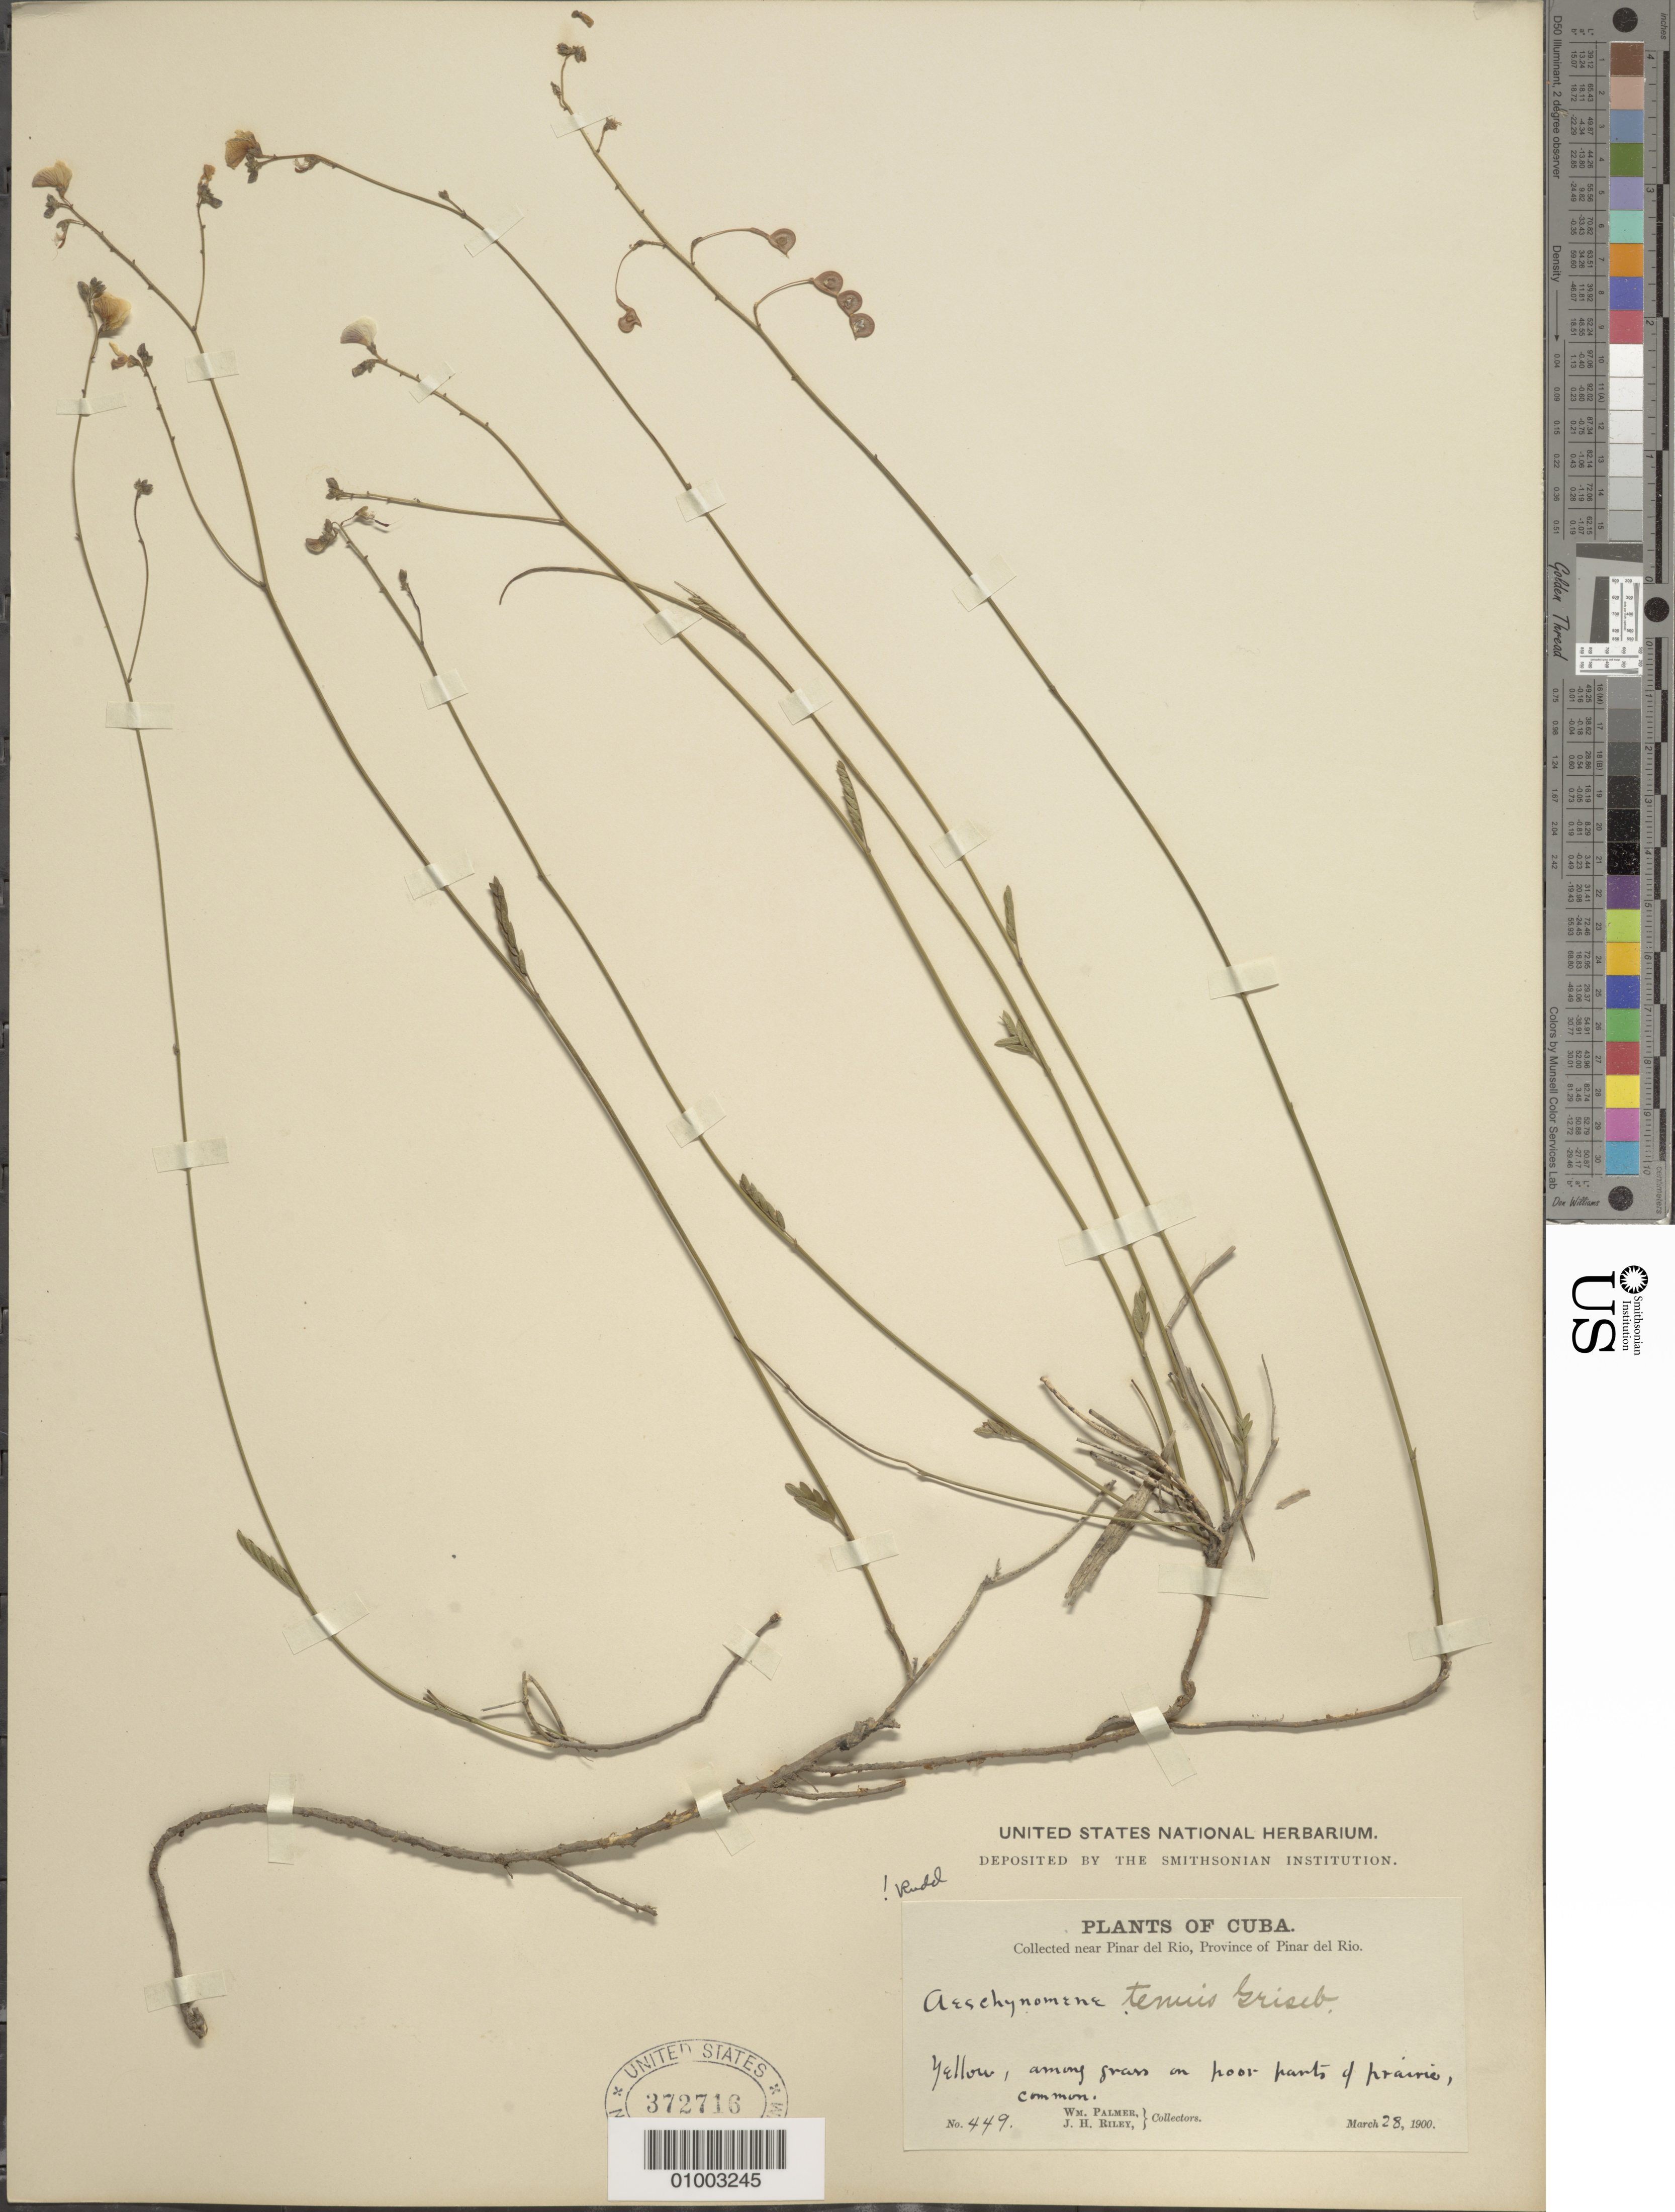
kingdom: Plantae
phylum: Tracheophyta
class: Magnoliopsida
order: Fabales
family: Fabaceae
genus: Aeschynomene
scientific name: Aeschynomene tenuis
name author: Griseb.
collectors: J. H. Riley & W. Palmer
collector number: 449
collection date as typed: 28 Mar 1900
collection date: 1900-03-28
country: Cuba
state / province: Pinar del Rio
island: Cuba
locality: Pinar del Rio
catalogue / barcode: US 372716